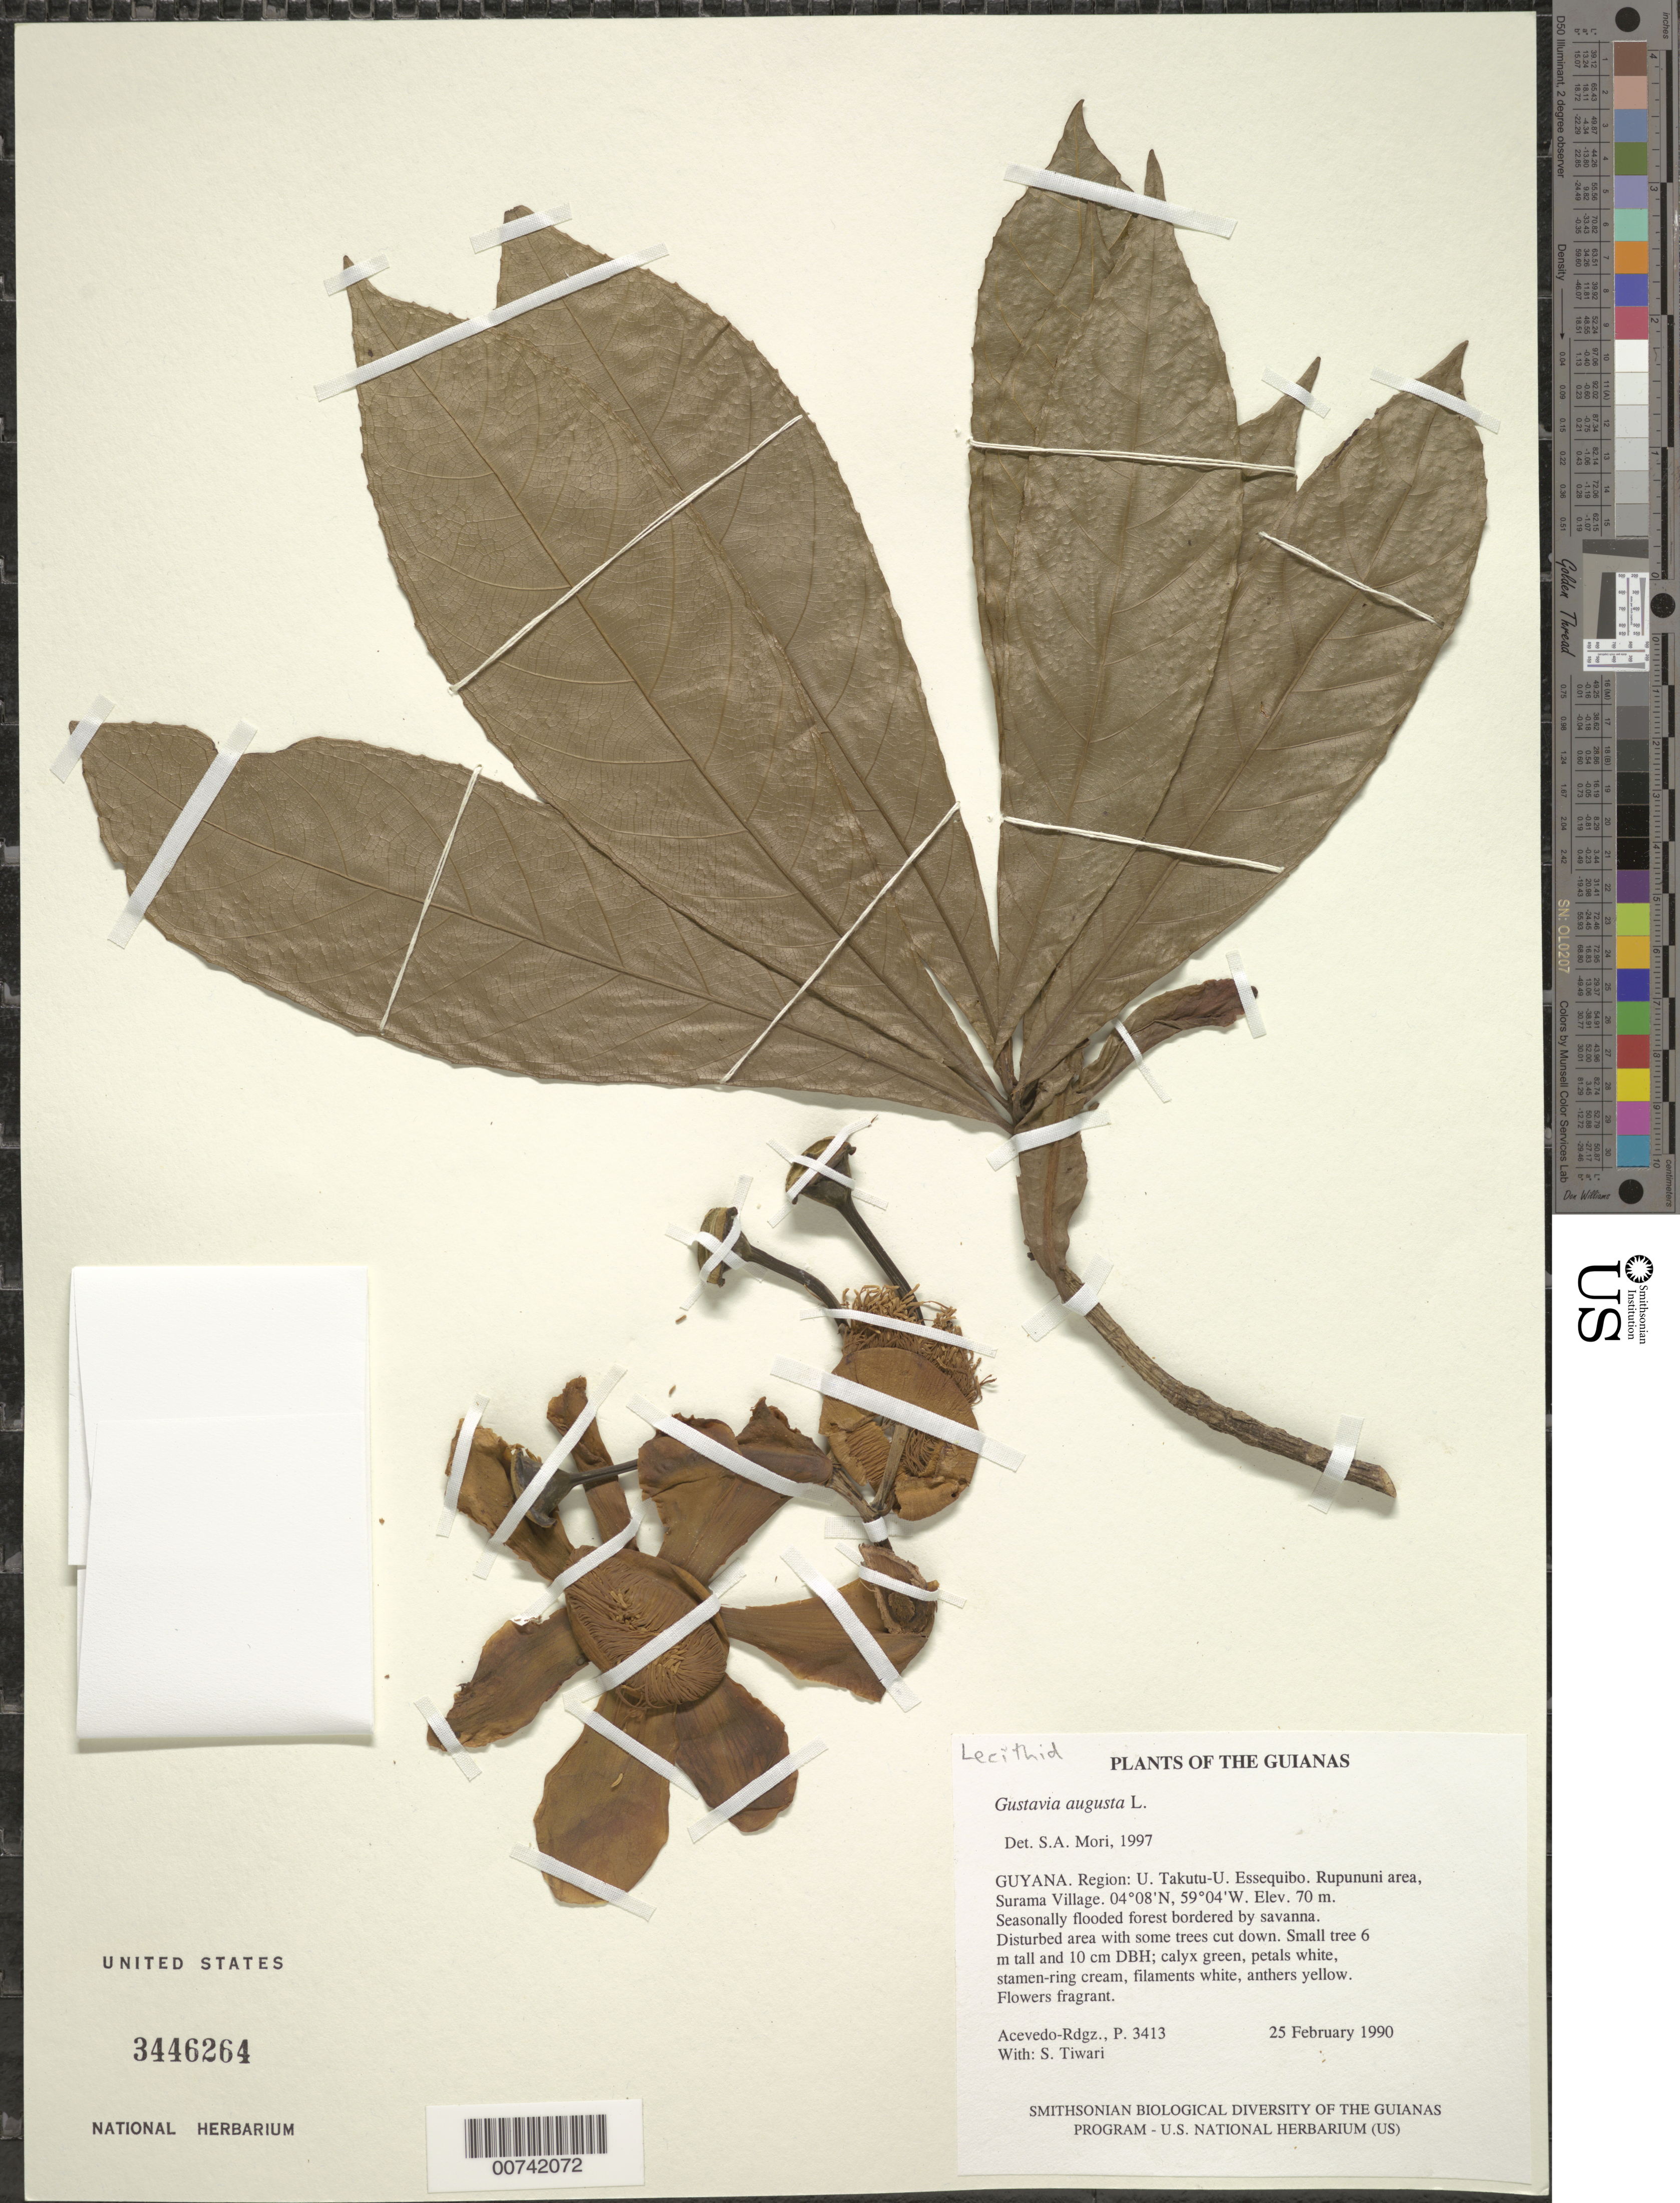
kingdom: Plantae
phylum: Tracheophyta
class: Magnoliopsida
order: Ericales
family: Lecythidaceae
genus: Gustavia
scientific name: Gustavia augusta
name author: L.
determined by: Mori, Scott A.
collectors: P. Acevedo-Rodr. & S. Tiwari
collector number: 3413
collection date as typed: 25 Feb 1990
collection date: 1990-02-25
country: Guyana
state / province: U. Takutu-U. Essequibo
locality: Rupununi area, Surama Village.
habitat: Seasonally flooded forest bordered by savanna. Disturbed area with some trees cut down.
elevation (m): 70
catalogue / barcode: US 3446264